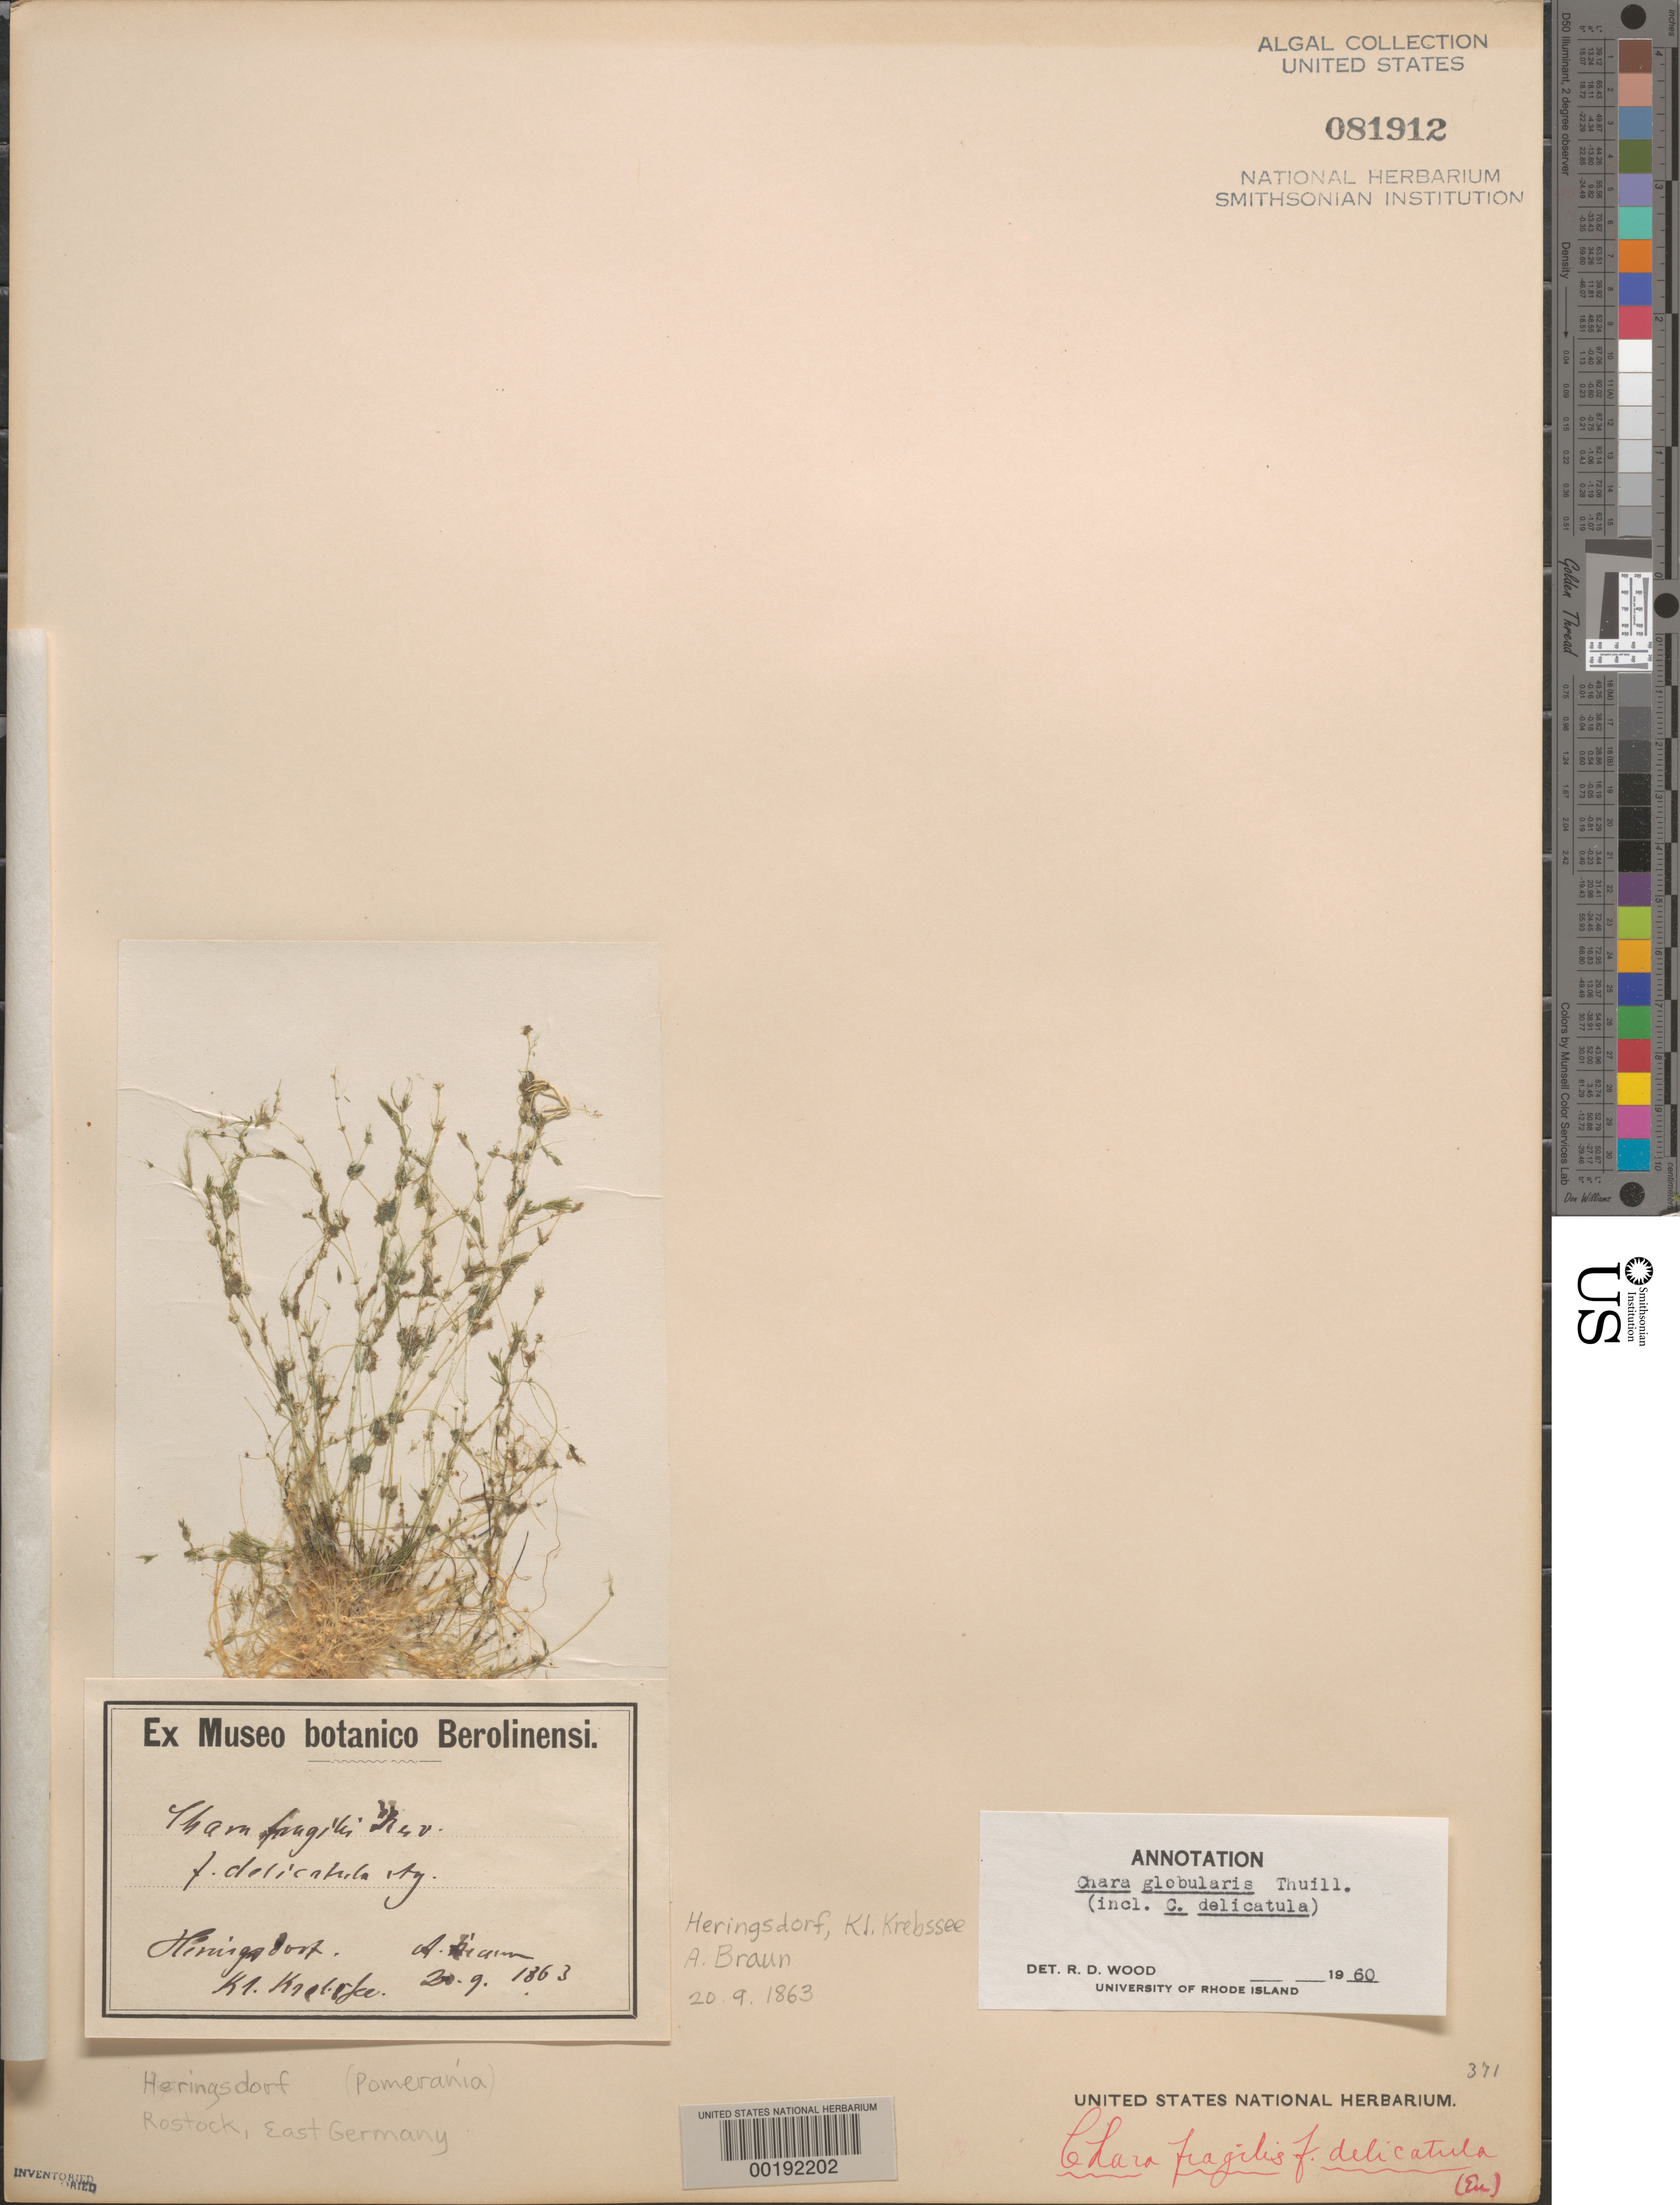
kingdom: Plantae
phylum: Charophyta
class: Charophyceae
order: Charales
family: Characeae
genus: Chara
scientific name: Chara globularis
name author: Thuiller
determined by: Wood, R. D.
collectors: A. Braun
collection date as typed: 20 Sep 1863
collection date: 1863-09-20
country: Germany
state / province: Mecklenburg-Vorpommern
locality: Seebad heringsdorf, kleine krebs see, pomerania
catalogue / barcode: US 81912